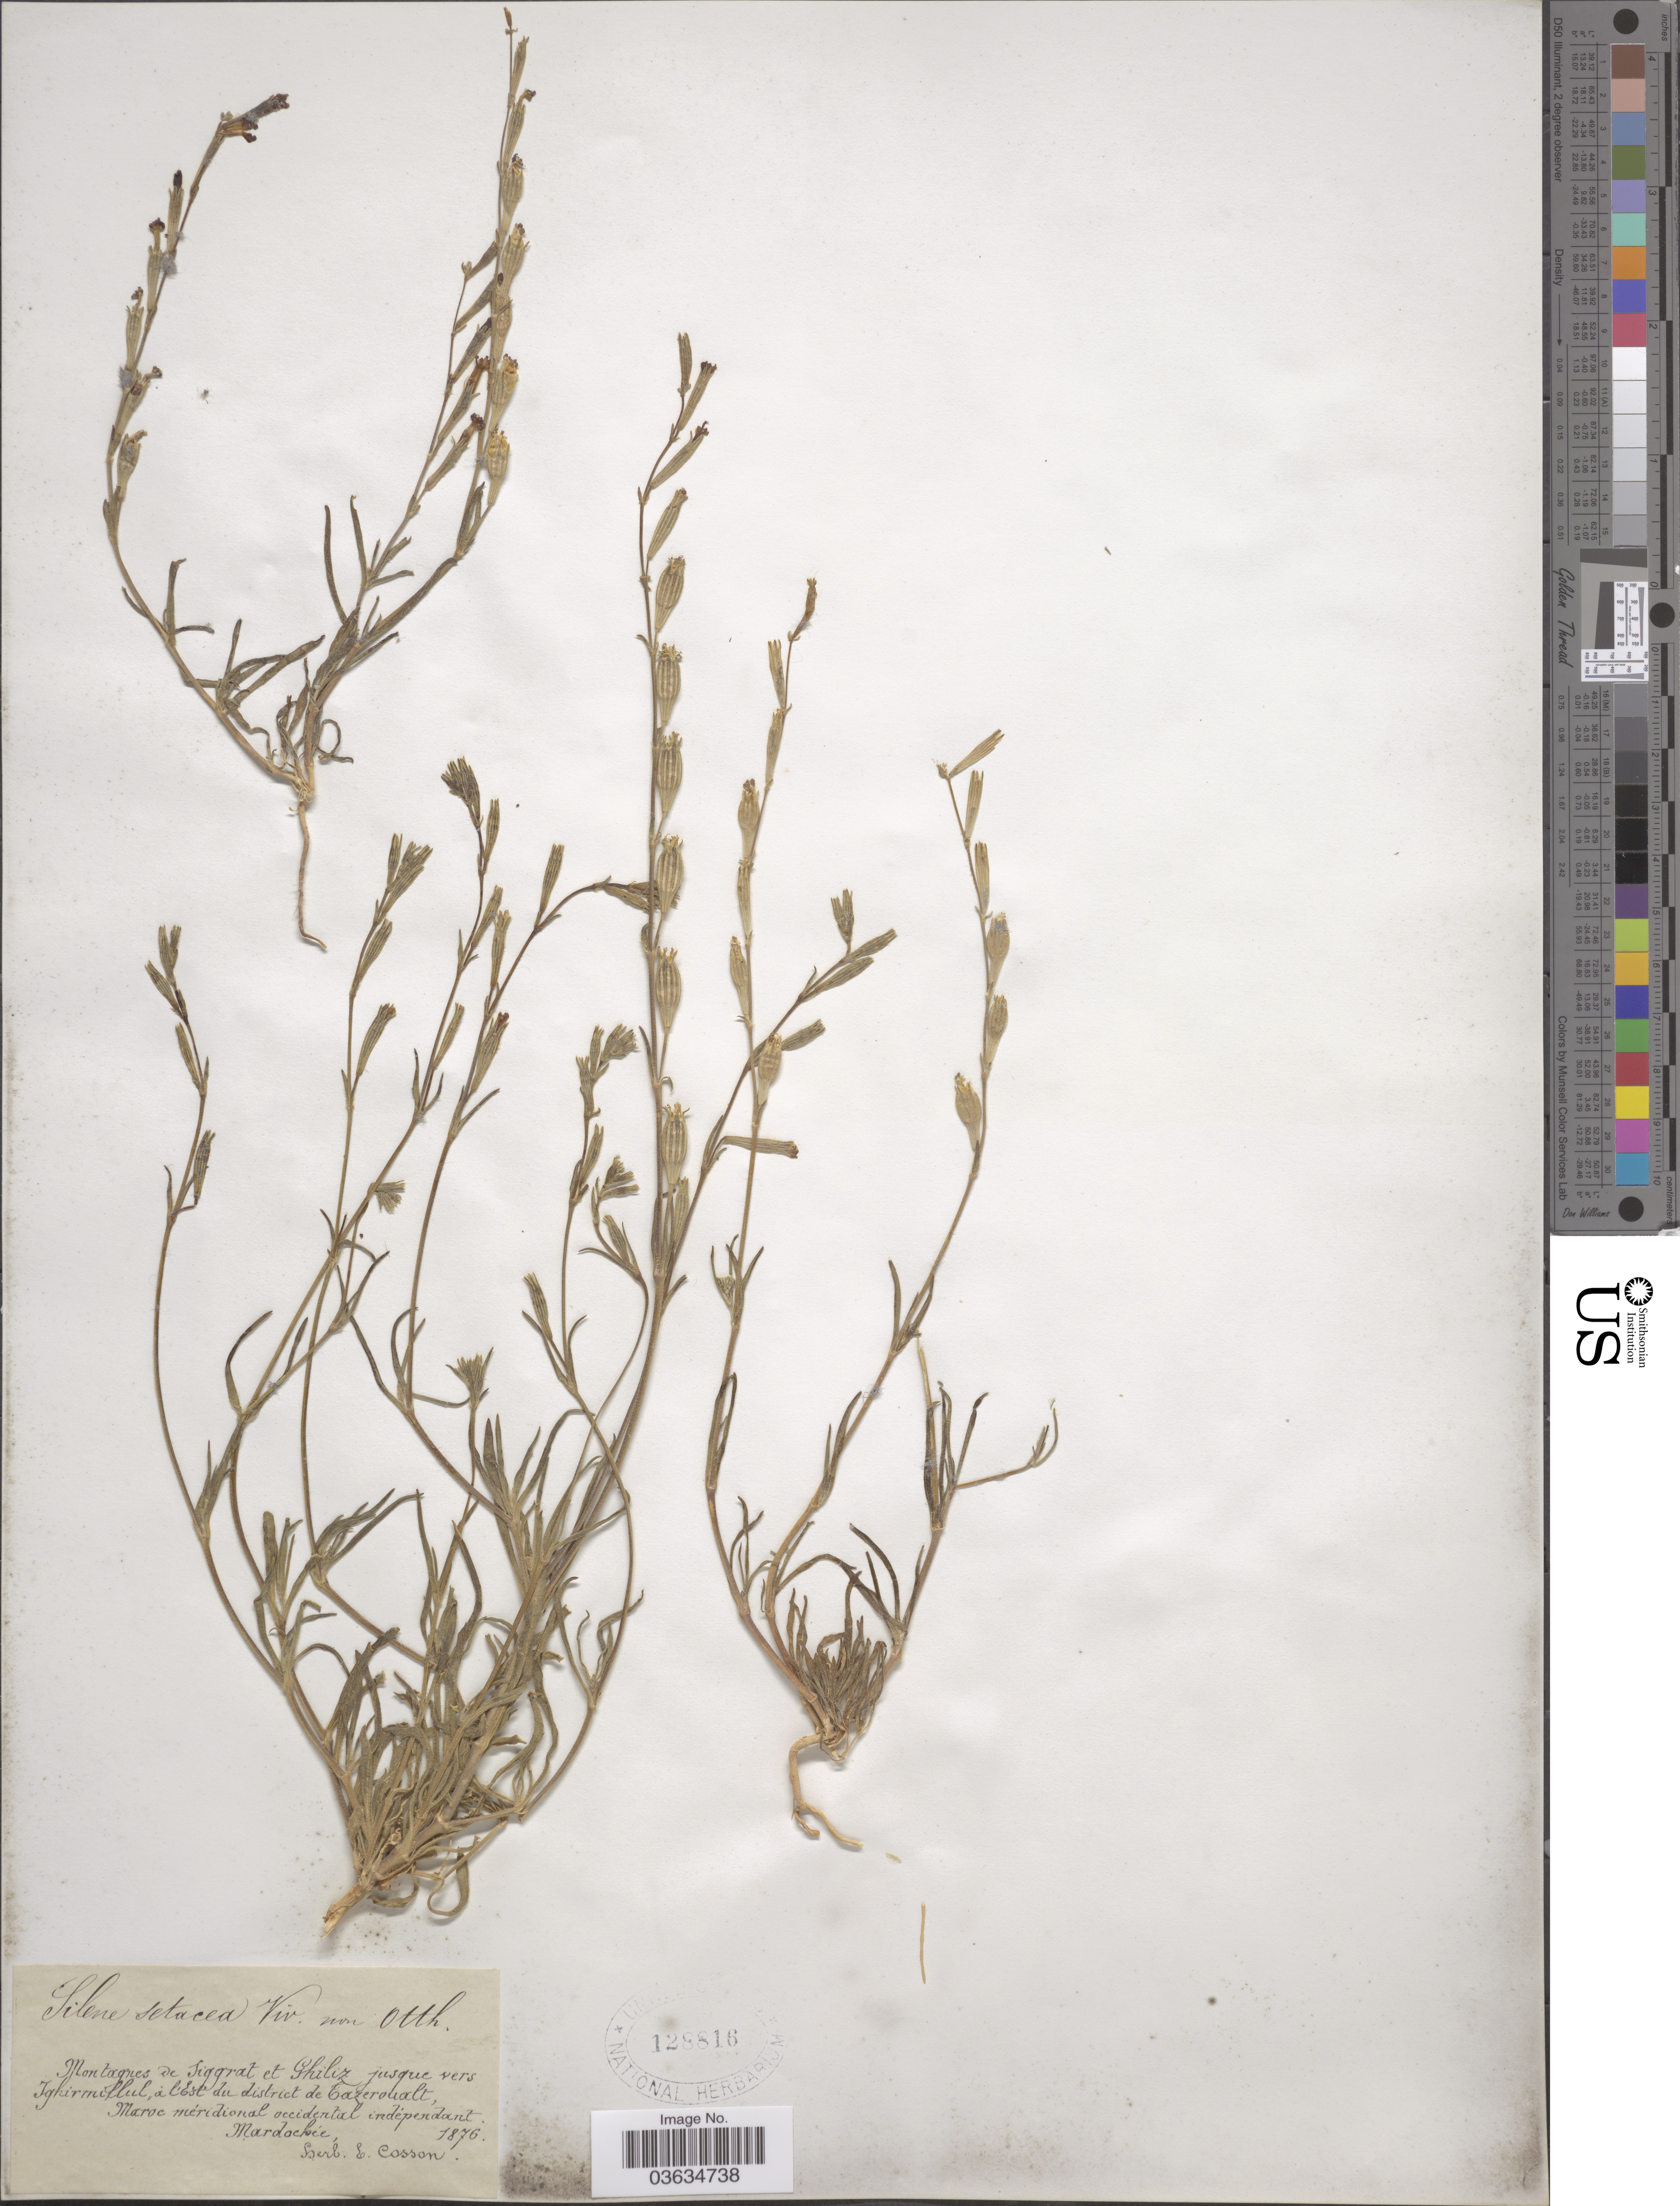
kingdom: Plantae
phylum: Tracheophyta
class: Magnoliopsida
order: Caryophyllales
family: Caryophyllaceae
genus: Silene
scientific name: Silene setacea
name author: Viv.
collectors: Mardochee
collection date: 1876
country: Morocco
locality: Montagnes de Siggrat et Ghiliz jusque vers Ighirmillul, à l'Est du district de Tazeroualt, Maroc méridional occidental independant.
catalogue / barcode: US 128816